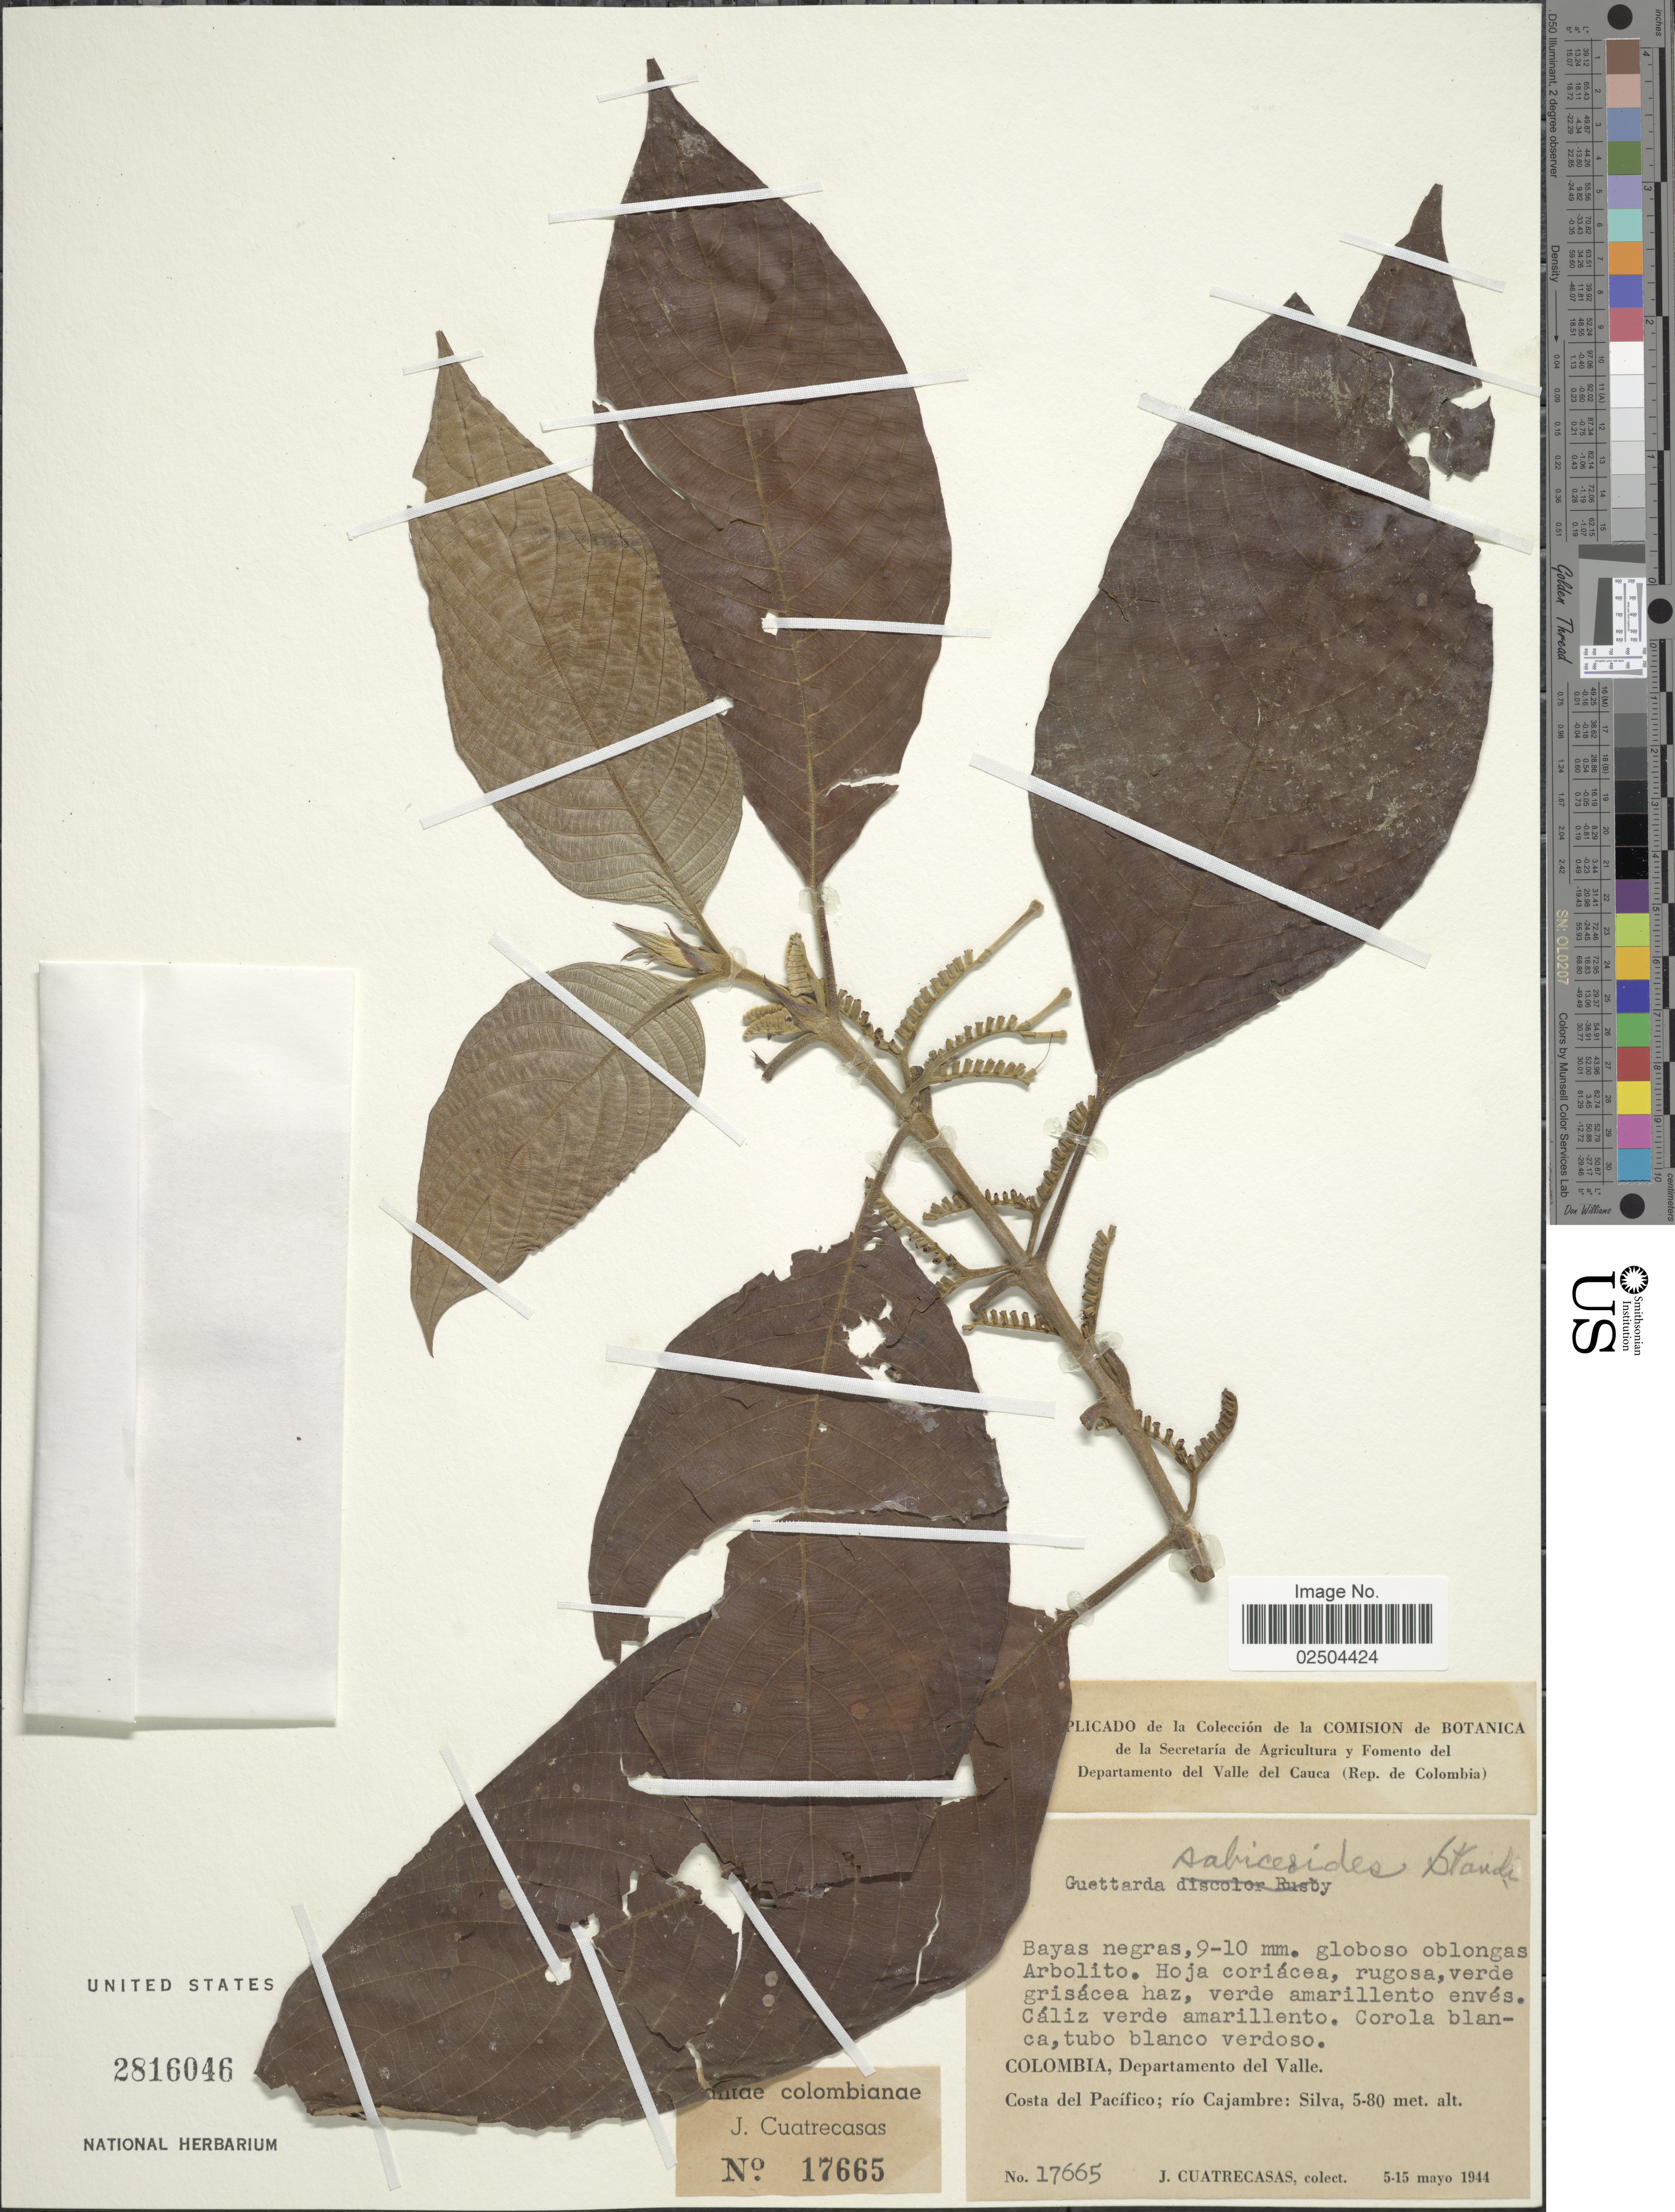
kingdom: Plantae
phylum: Tracheophyta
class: Magnoliopsida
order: Gentianales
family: Rubiaceae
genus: Guettarda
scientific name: Guettarda crispiflora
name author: Vahl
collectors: J. Cuatrecasas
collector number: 17665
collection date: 1944-05-05/1944-05-15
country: Colombia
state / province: Valle del Cauca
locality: Departamento del Valle, Costa del Pacifico; rio Cajambre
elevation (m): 5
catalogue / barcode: US 2816046